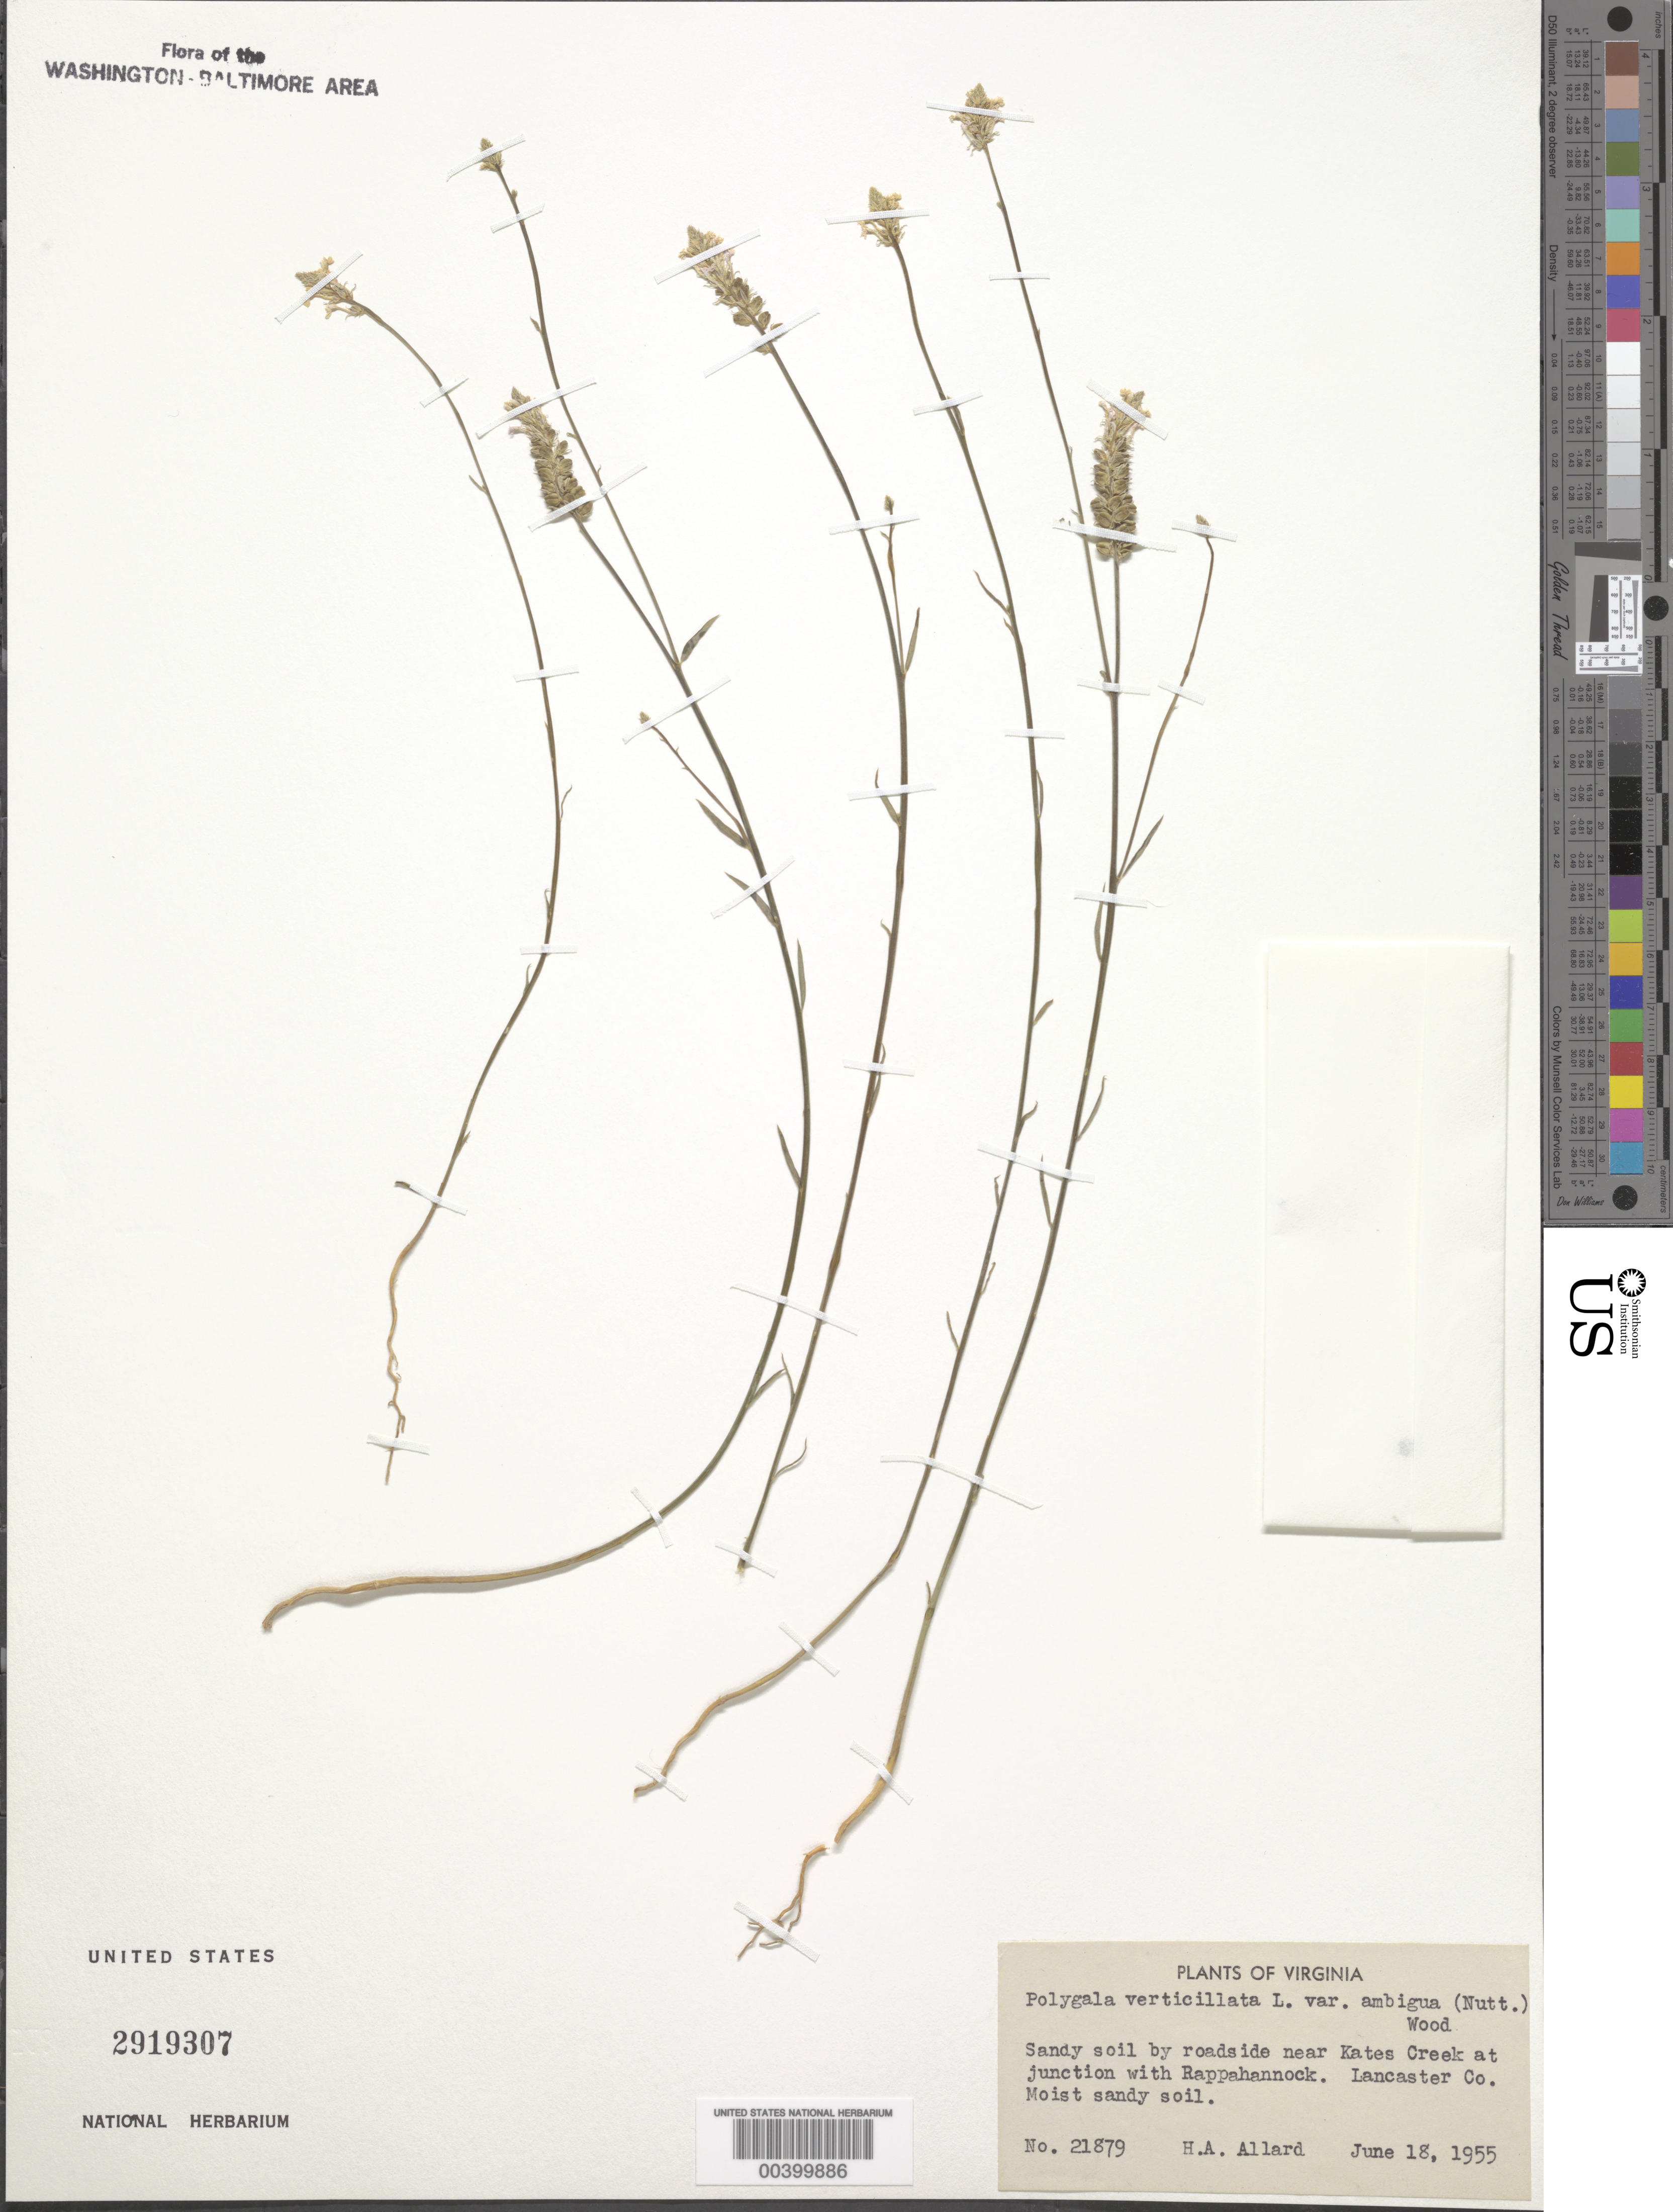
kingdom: Plantae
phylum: Tracheophyta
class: Magnoliopsida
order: Fabales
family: Polygalaceae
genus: Polygala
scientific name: Polygala verticillata var. ambigua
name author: (Nutt.) Alph. Wood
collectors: H. A. Allard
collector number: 21879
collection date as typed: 18 Jun 1955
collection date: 1955-06-18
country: United States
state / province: Virginia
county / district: Lancaster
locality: Kates Creek, Rappahannock River Junction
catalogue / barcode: US 2919307